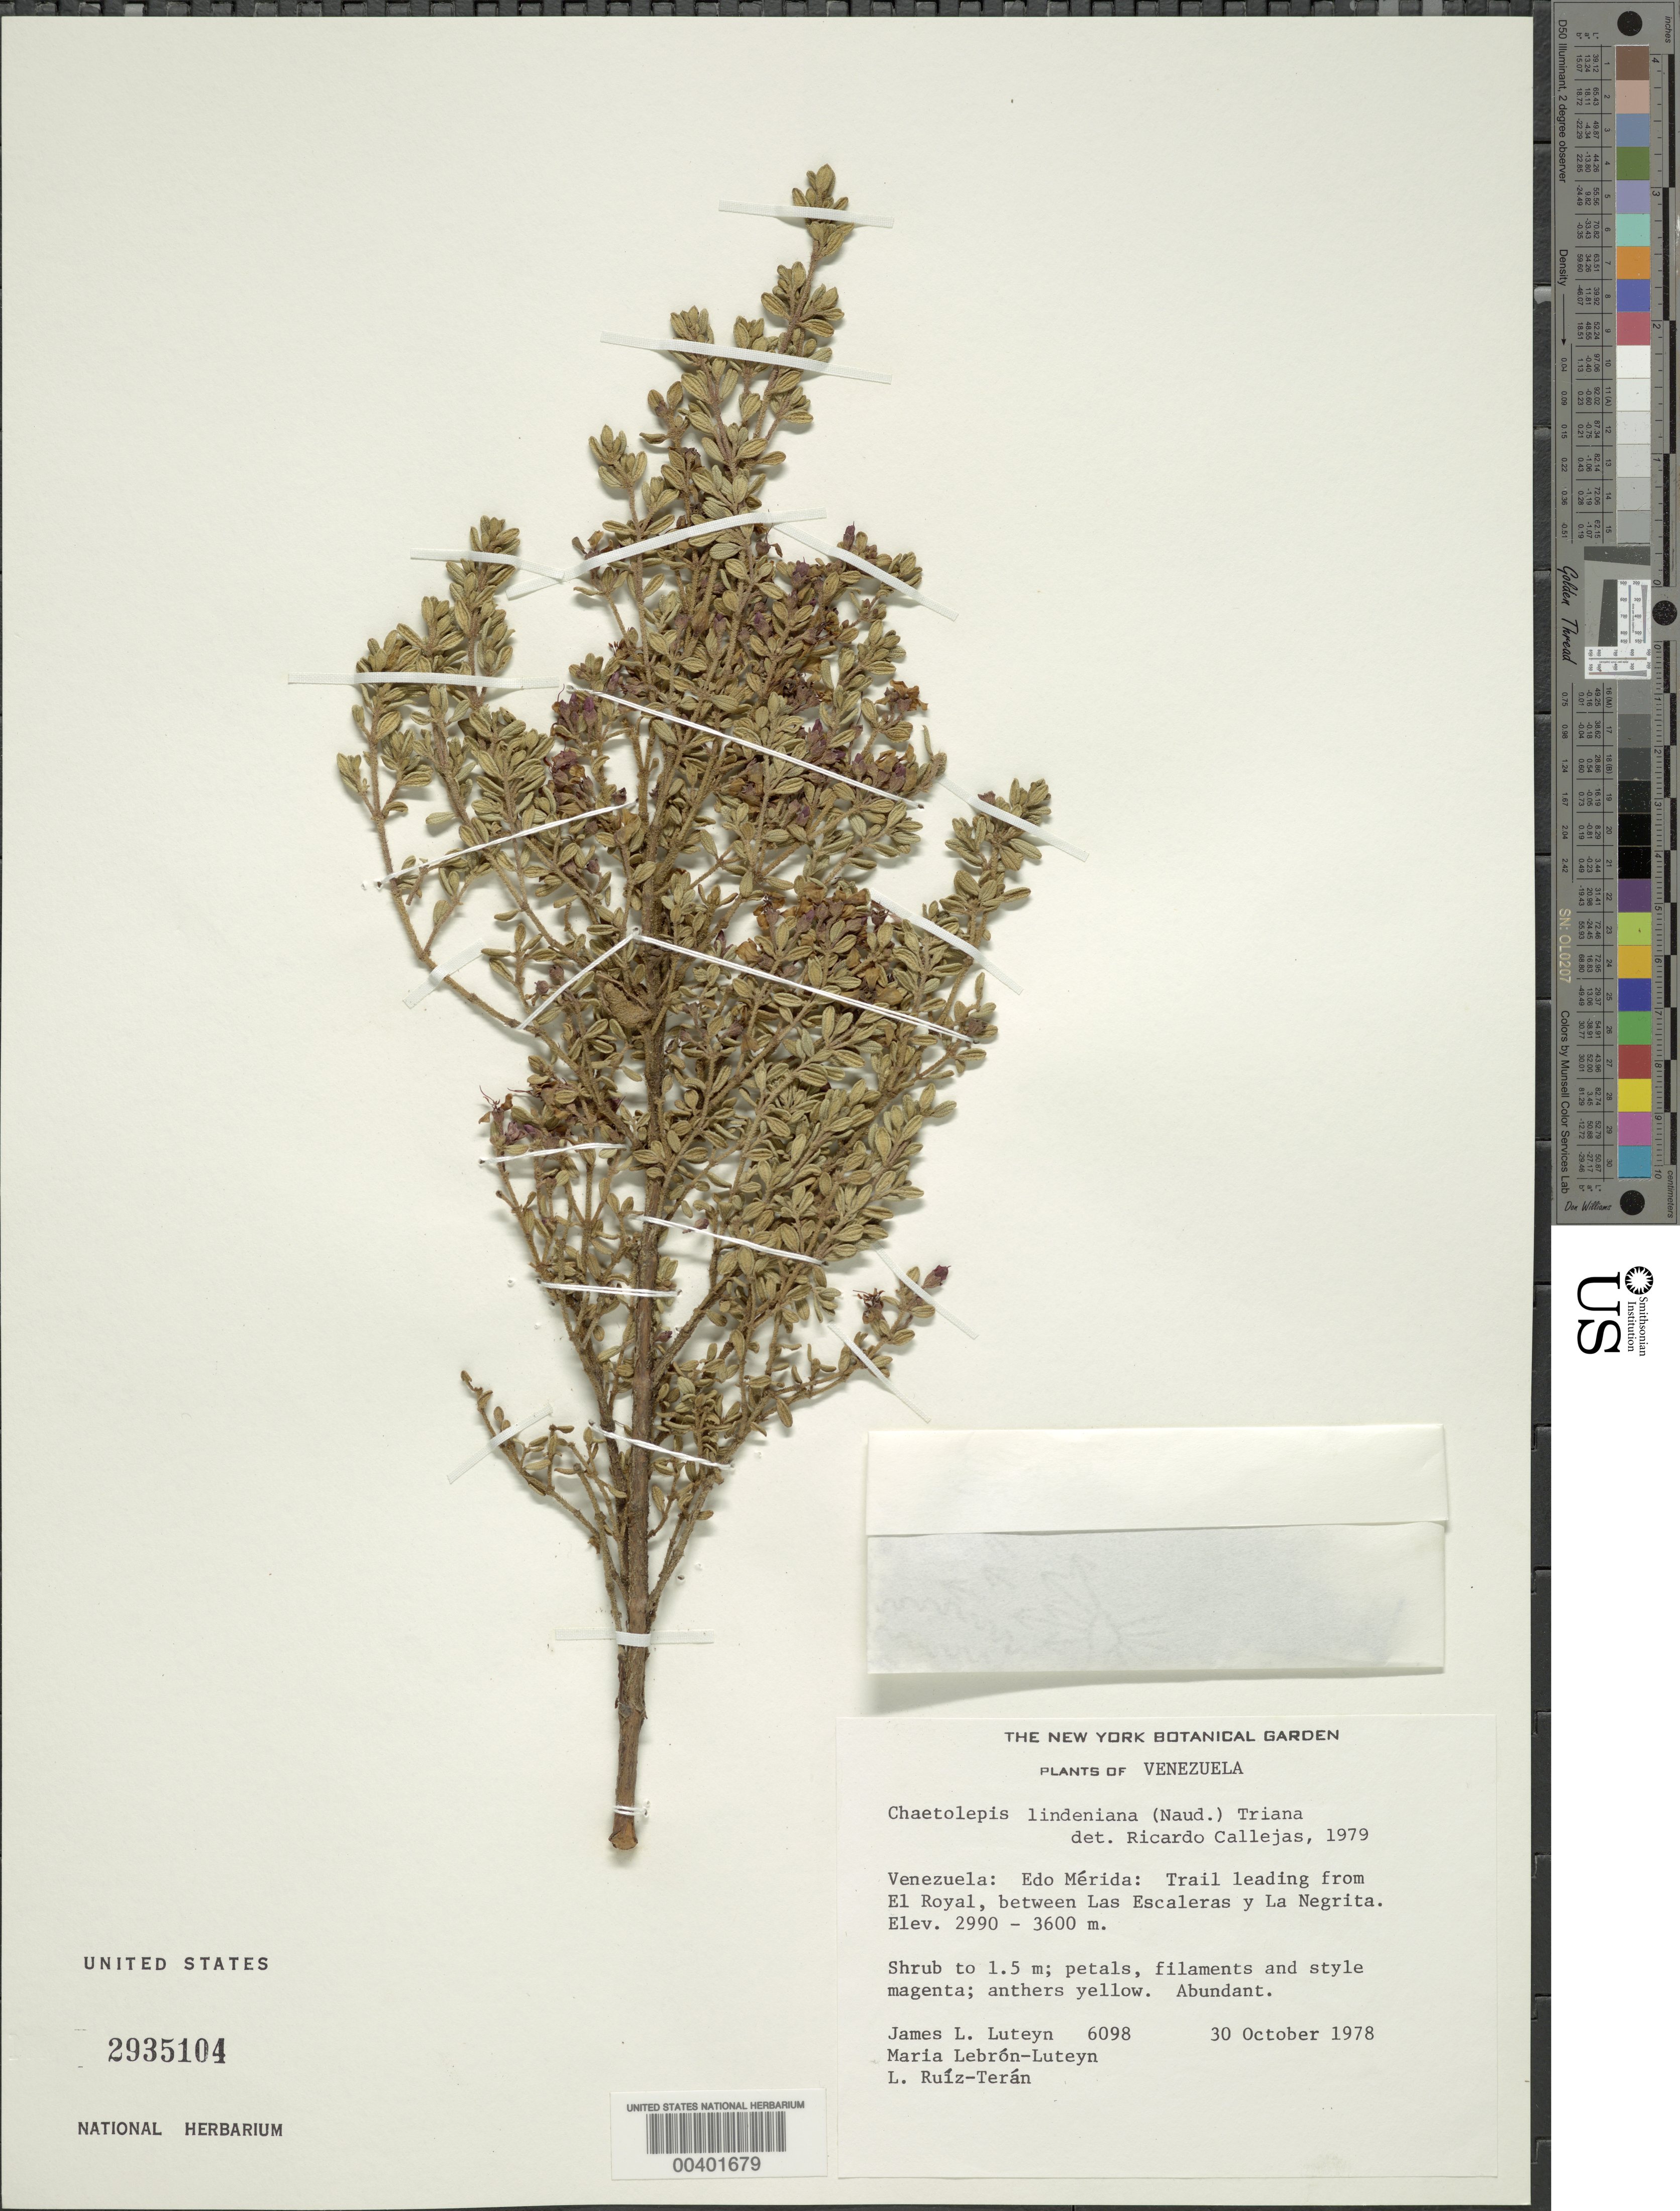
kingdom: Plantae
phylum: Tracheophyta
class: Magnoliopsida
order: Myrtales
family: Melastomataceae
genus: Chaetolepis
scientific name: Chaetolepis lindeniana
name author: (Naudin) Triana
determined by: Callejas, Ricardo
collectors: J. L. Luteyn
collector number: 6098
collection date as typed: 30 Oct 1979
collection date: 1979-10-30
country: Venezuela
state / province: Barinas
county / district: Pedraza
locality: Trail leading from El Royal, between Las Escaleras y La Negrita. Negrita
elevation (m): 2990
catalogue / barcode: US 2935104